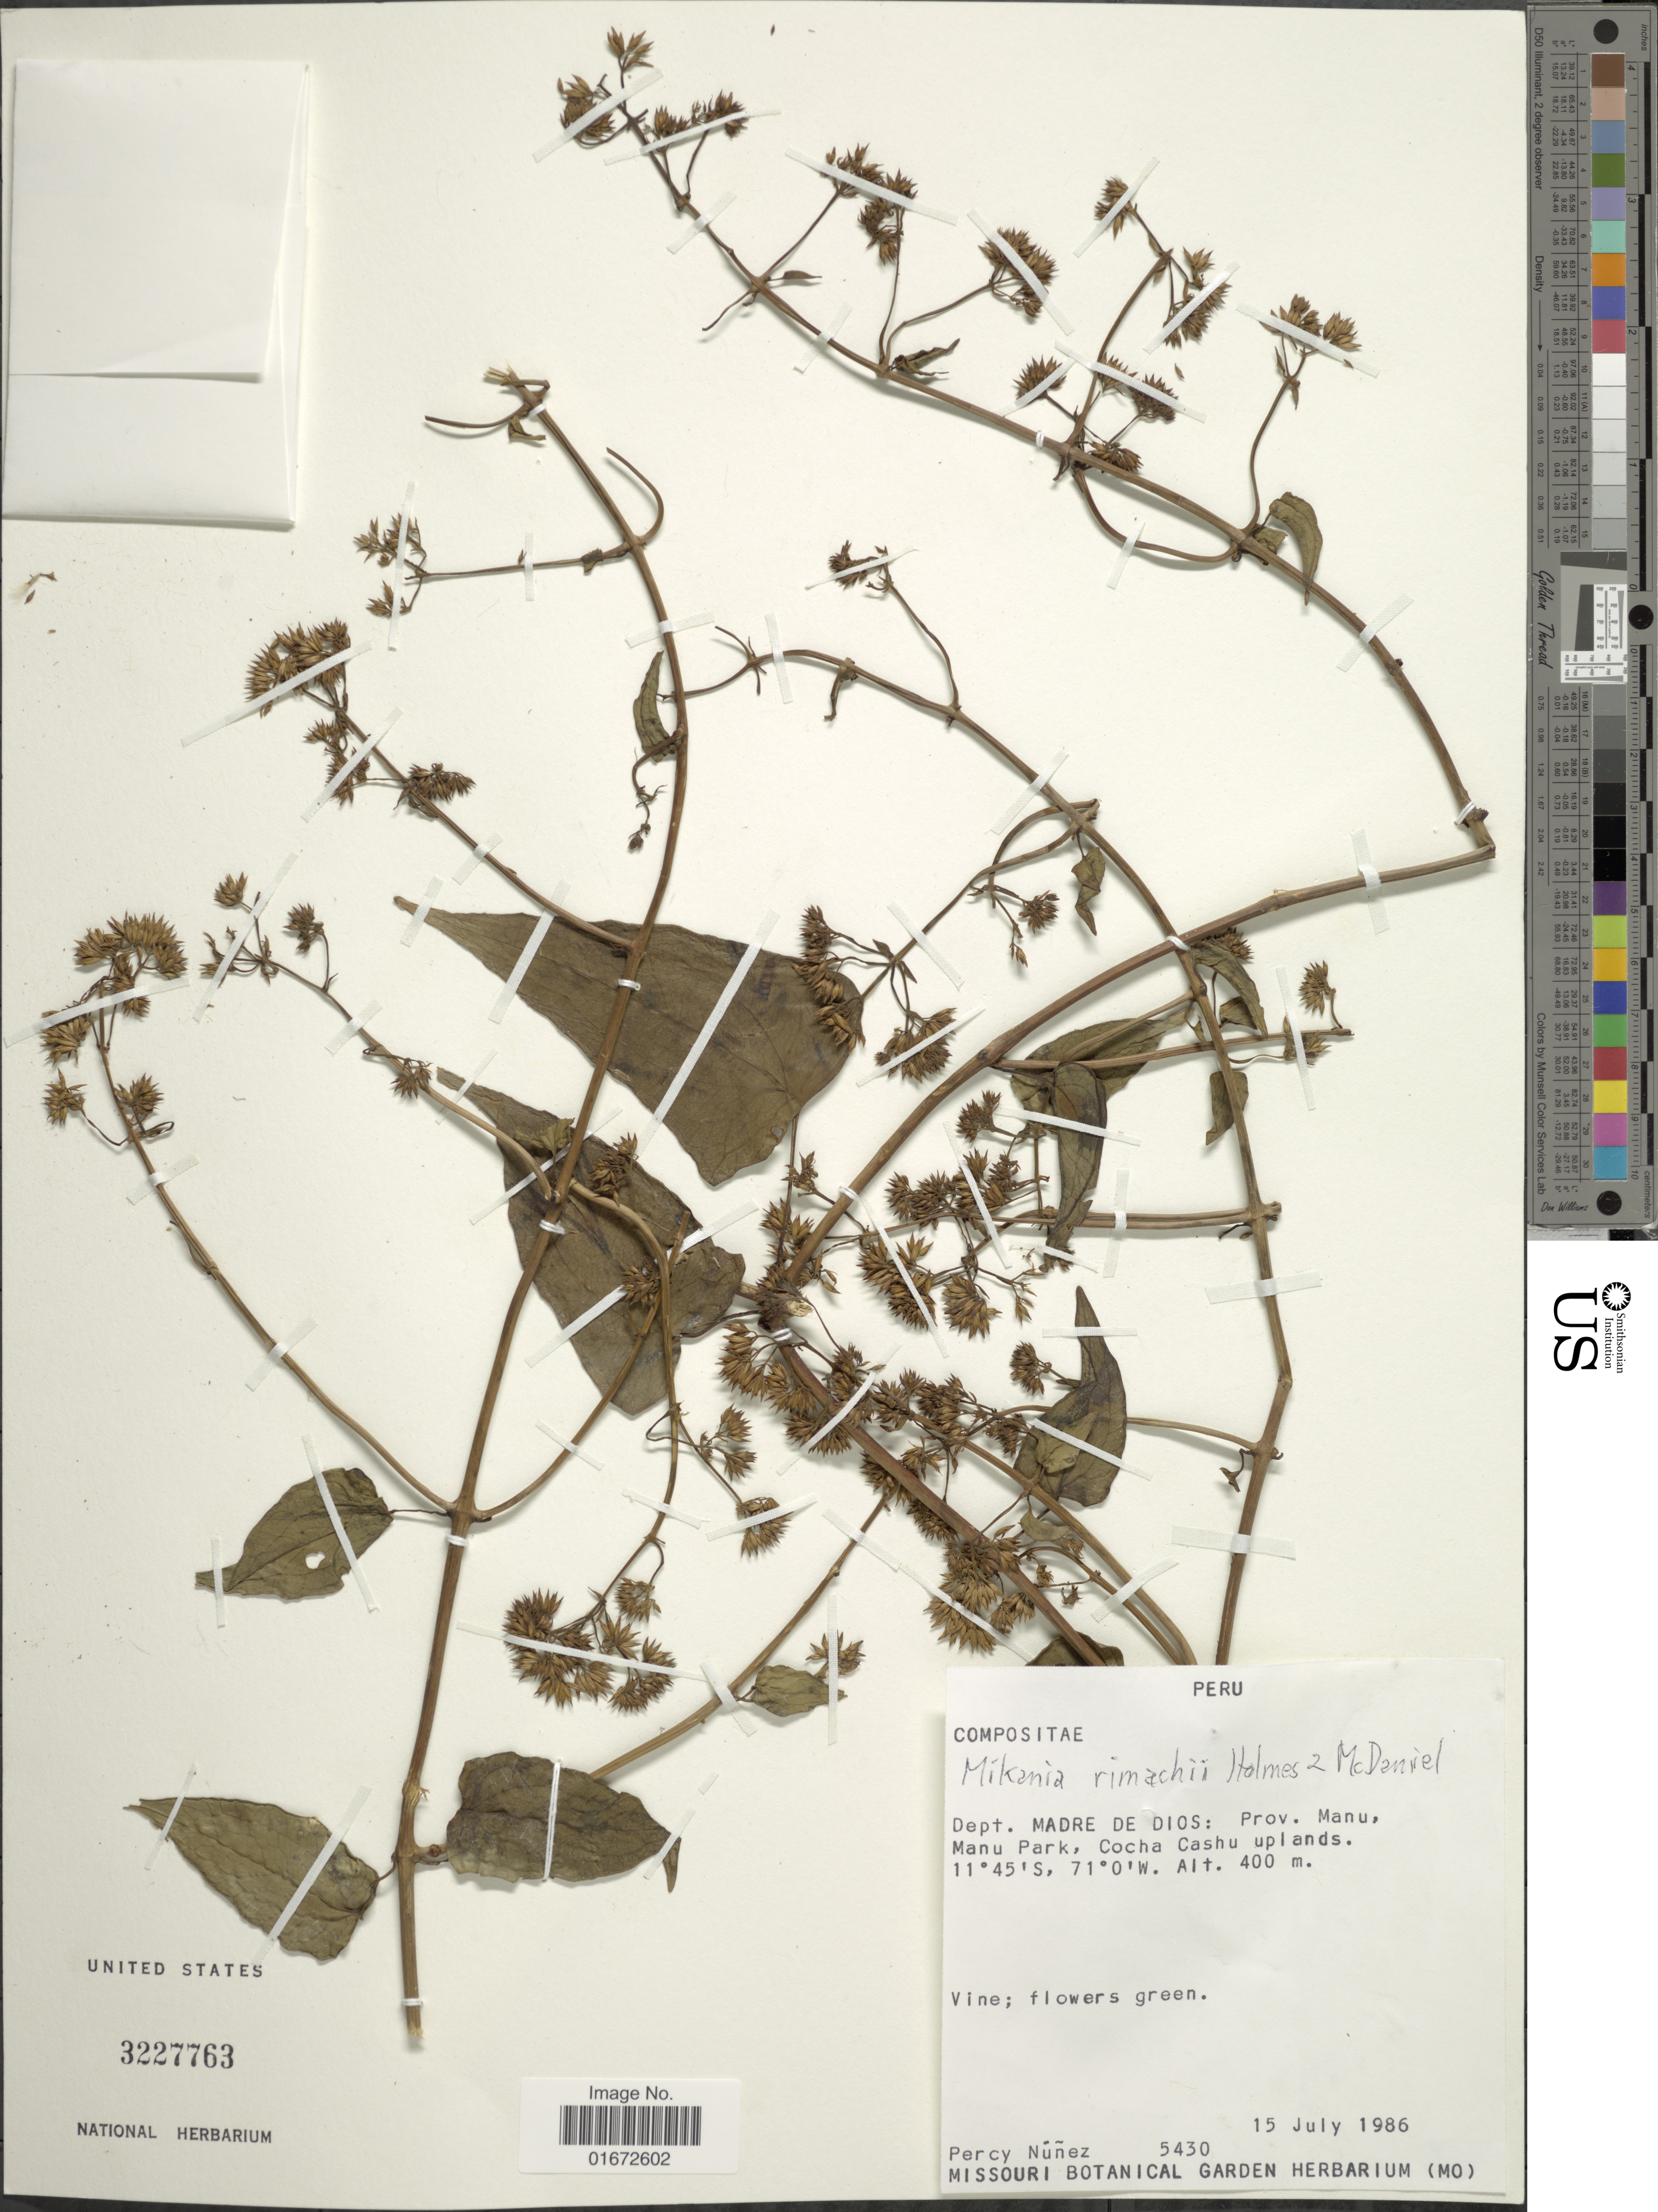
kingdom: Plantae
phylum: Tracheophyta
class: Magnoliopsida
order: Asterales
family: Asteraceae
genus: Mikania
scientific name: Mikania rimachii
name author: W.C. Holmes & McDaniel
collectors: P. Nuñez V.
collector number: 5430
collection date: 1986-07-15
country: Peru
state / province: Madre de Dios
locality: Dept. Madre de Dios: Prov. Manu, Manu Park, Cocha Cashu uplands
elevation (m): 400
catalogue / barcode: US 3227763